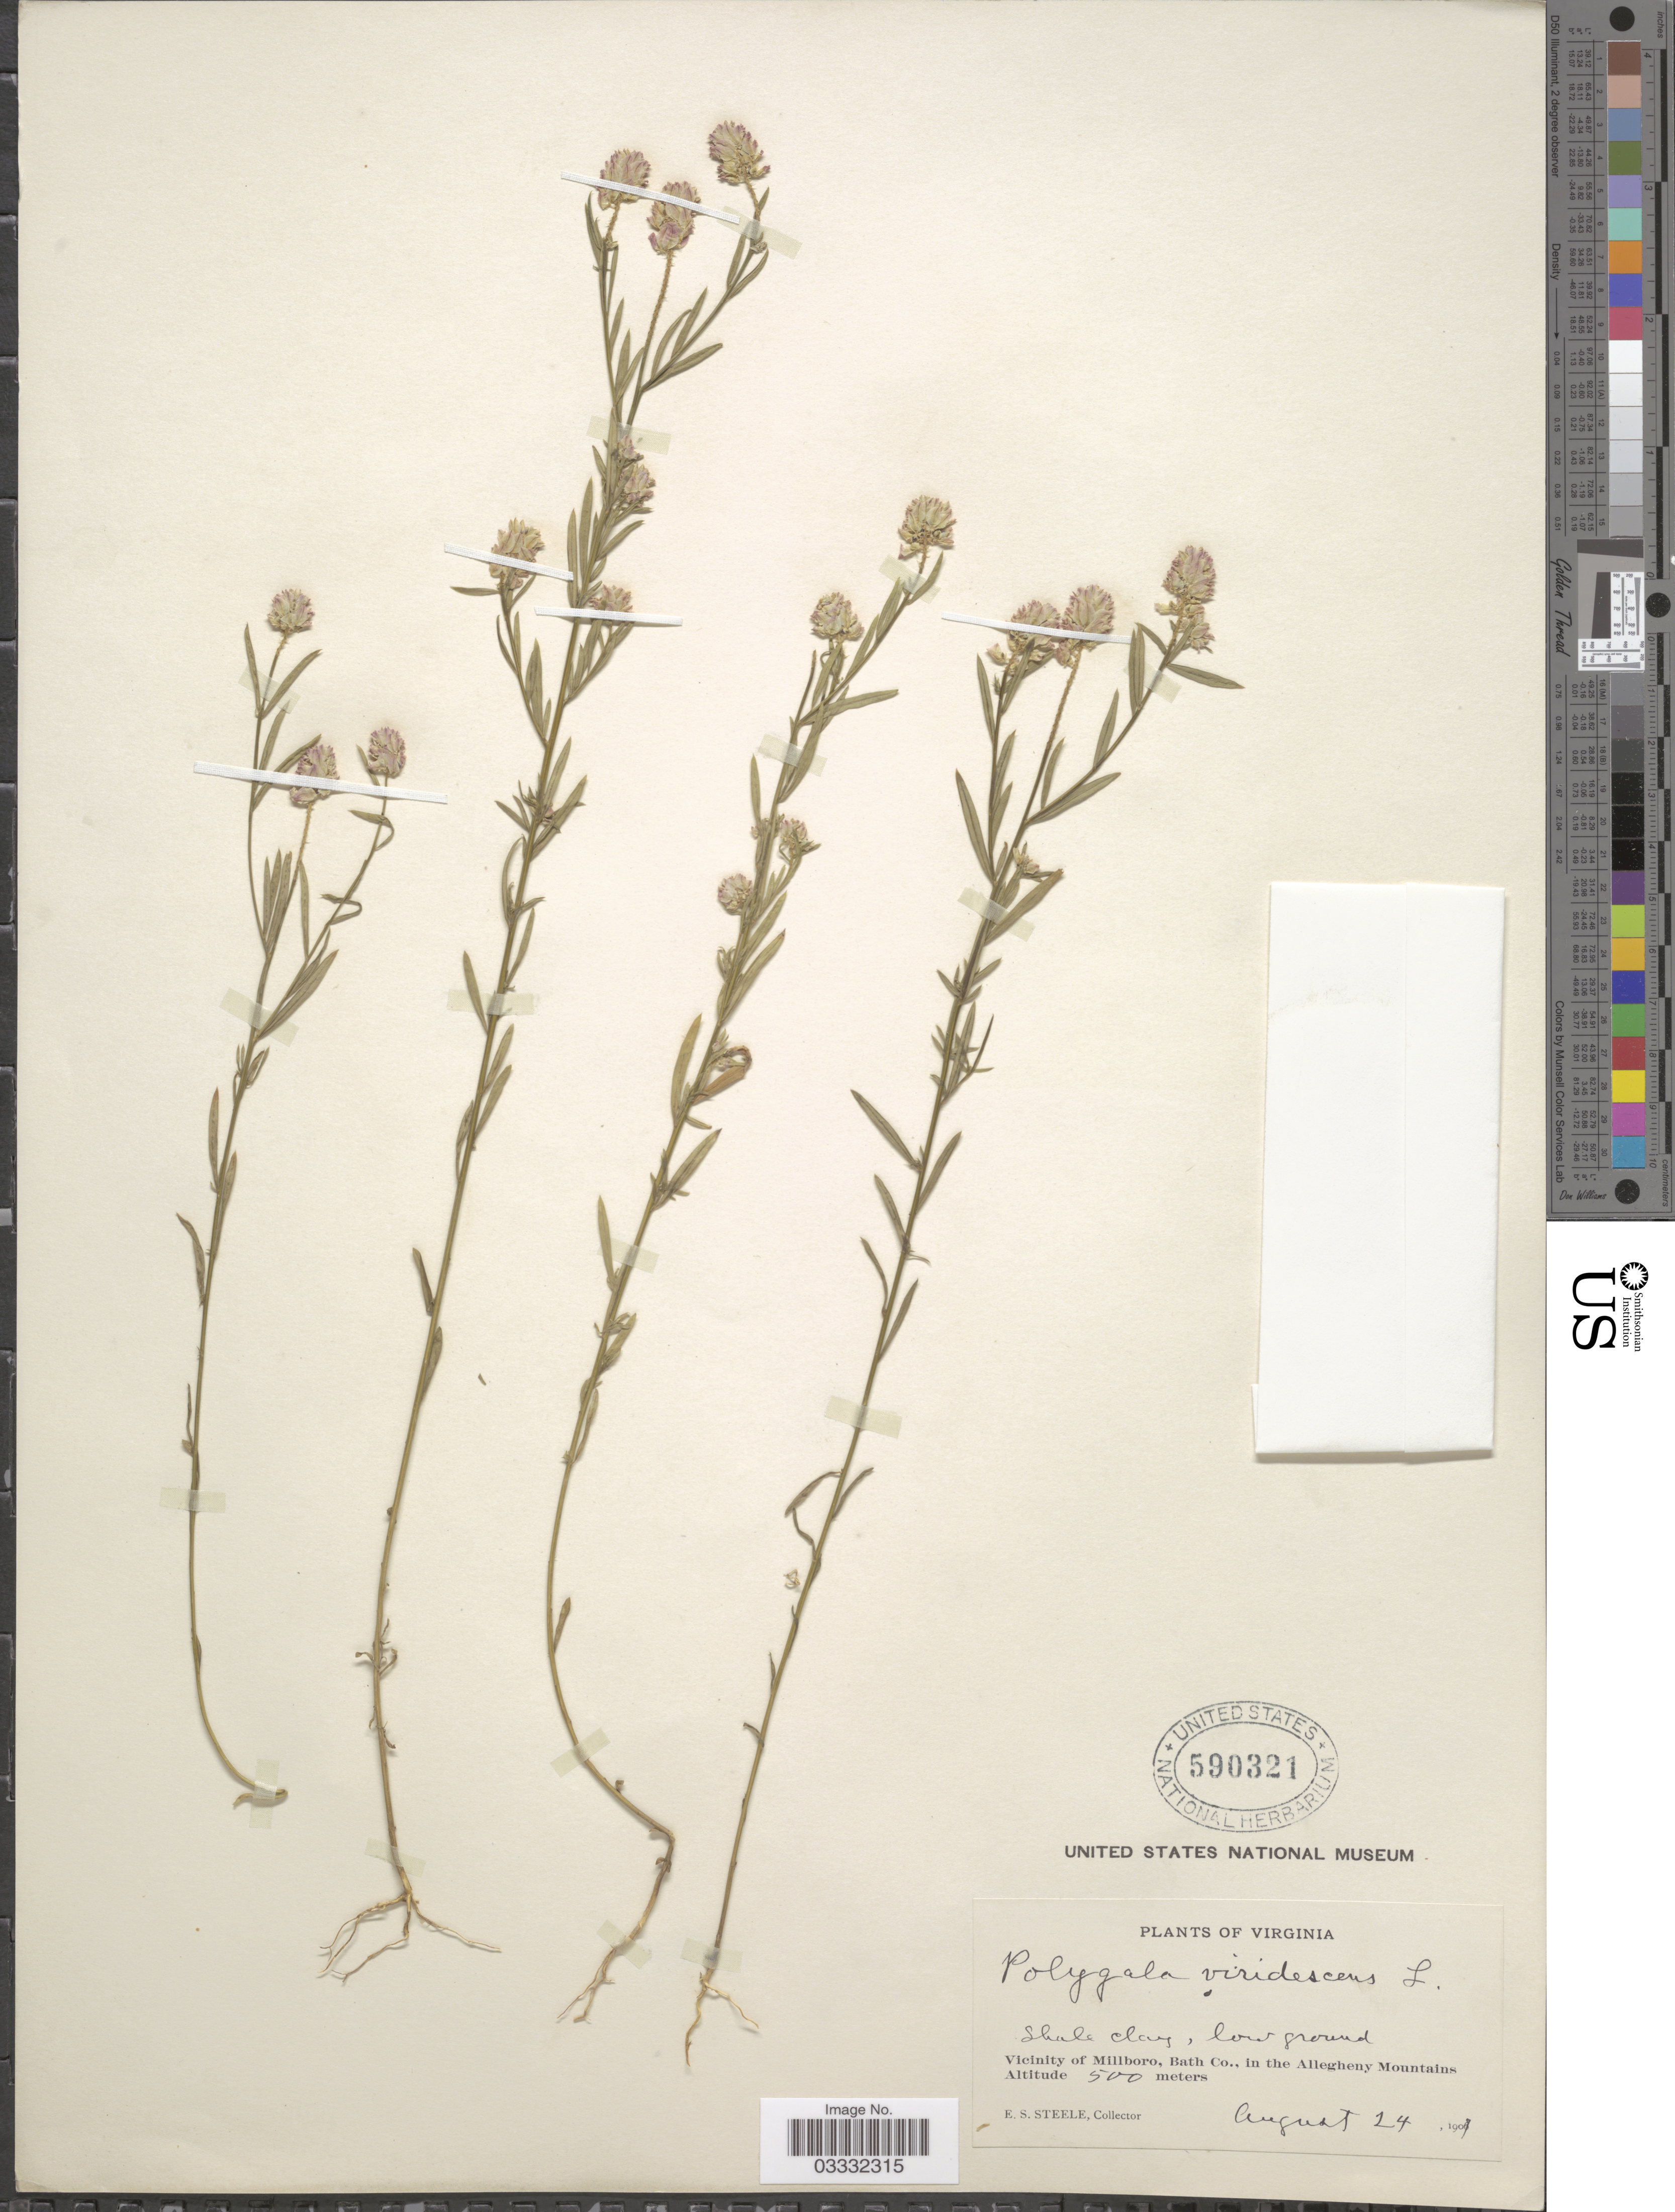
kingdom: Plantae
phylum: Tracheophyta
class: Magnoliopsida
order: Fabales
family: Polygalaceae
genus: Polygala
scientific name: Polygala sanguinea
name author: L.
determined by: Strong, Mark T., (BOT), Smithsonian Institution - National Museum of Natural History (UNITED STATES)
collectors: E. Steele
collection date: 1907-08-24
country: United States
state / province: Virginia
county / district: Bath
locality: Vicinity of Millboro, Bath Co., in the Allegheny Mountains.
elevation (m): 500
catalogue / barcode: US 590321